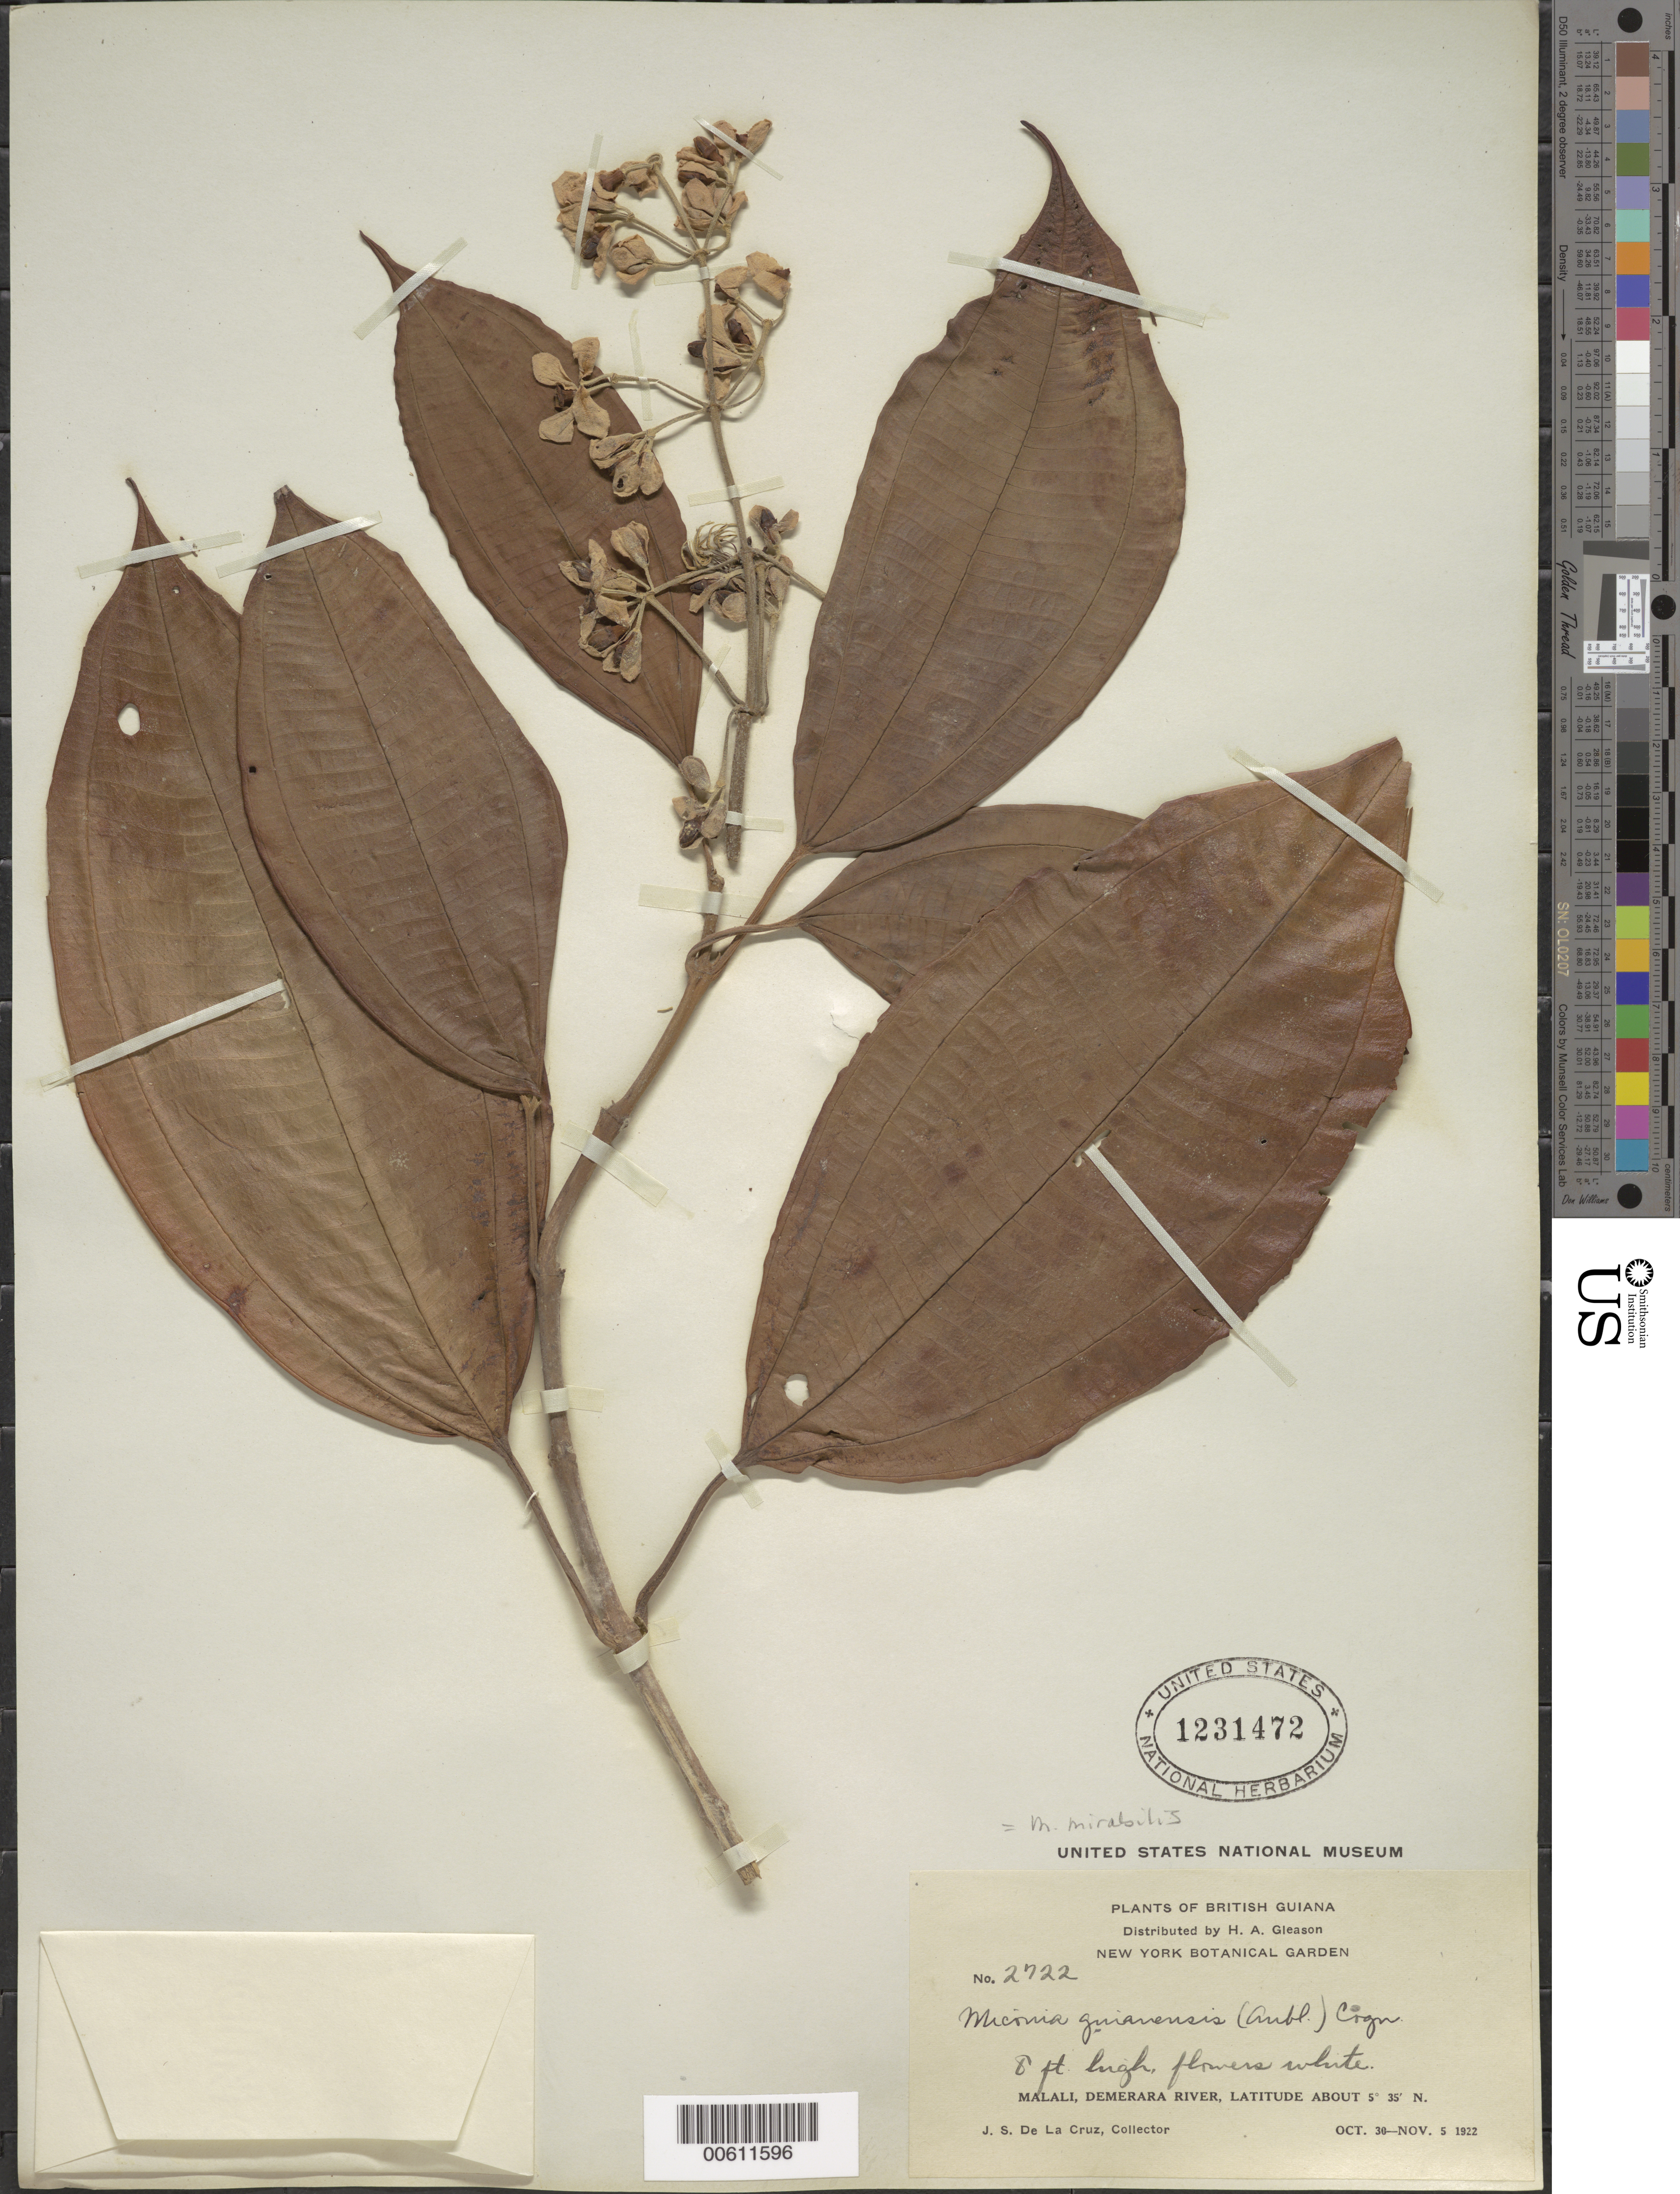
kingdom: Plantae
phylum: Tracheophyta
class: Magnoliopsida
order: Myrtales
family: Melastomataceae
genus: Miconia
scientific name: Miconia mirabilis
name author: (Aubl.) L.O. Williams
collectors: J. S. de la Cruz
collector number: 2722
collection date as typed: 30-Oct-22 to 5-Nov-22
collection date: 1922-10-30/1922-11-05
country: Guyana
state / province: U. Demerara-Berbice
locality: Malali, Demerara R.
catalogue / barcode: US 1231472